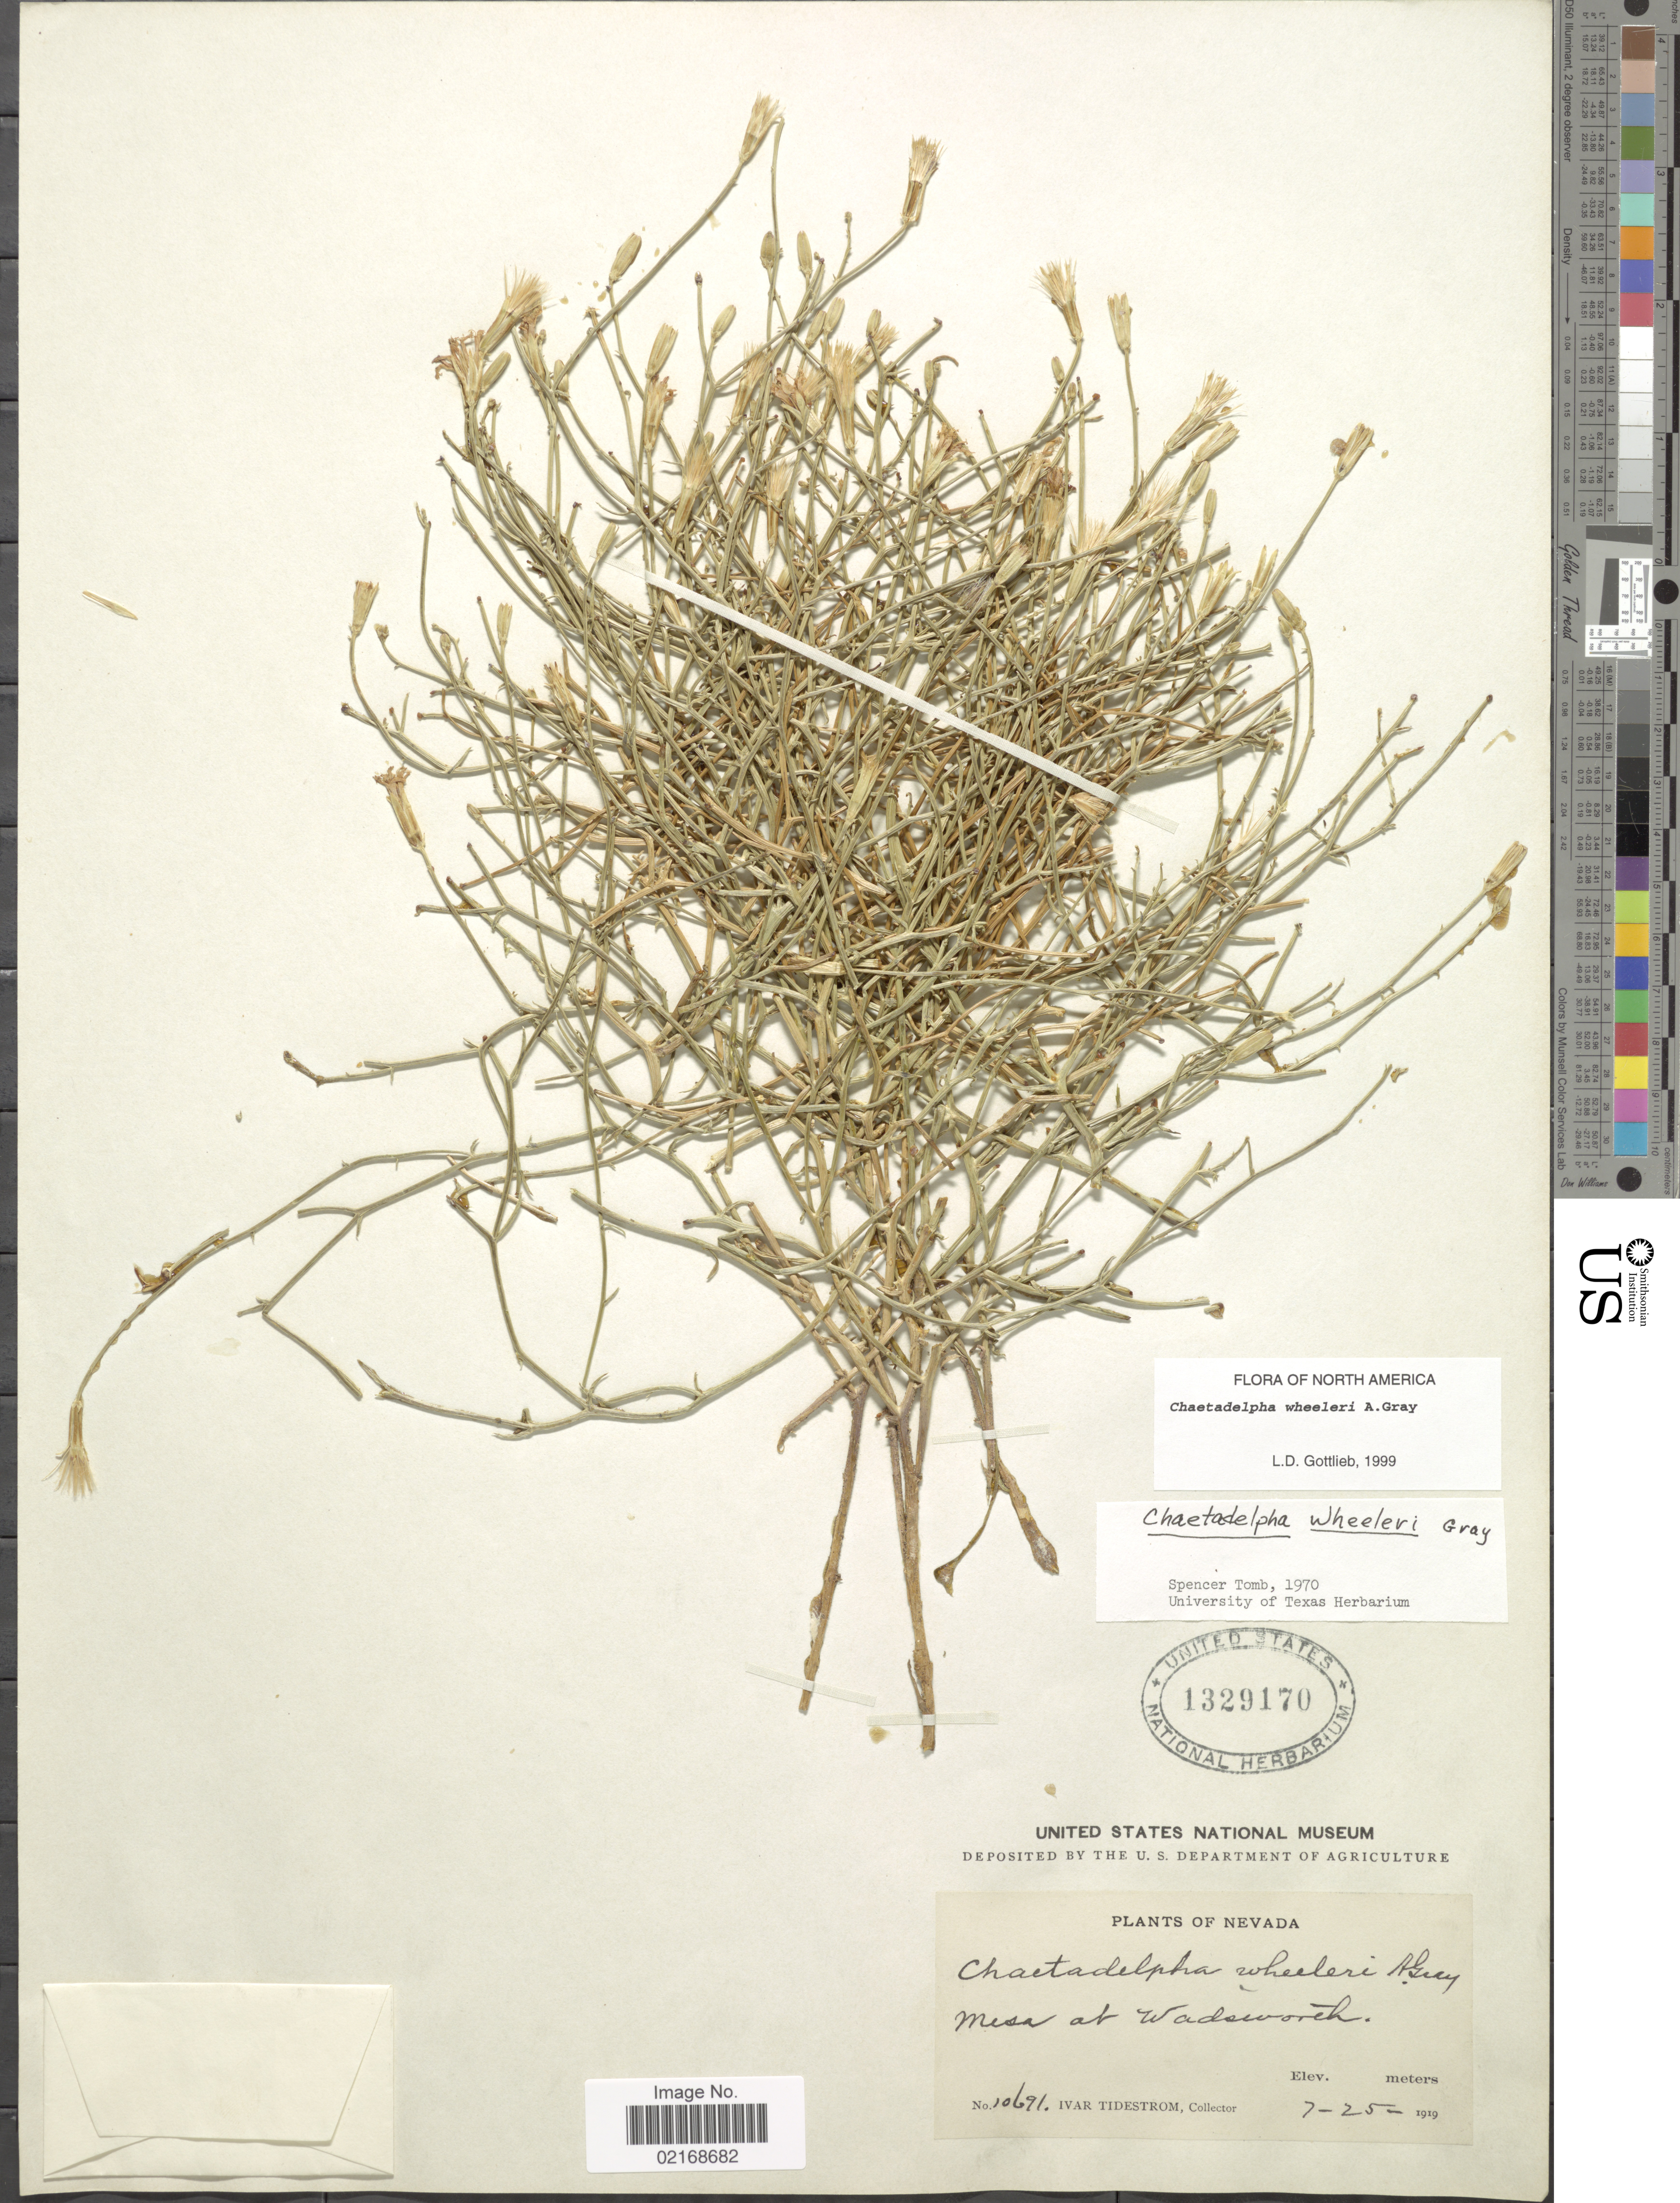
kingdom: Plantae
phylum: Tracheophyta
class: Magnoliopsida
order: Asterales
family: Asteraceae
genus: Chaetadelpha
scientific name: Chaetadelpha wheeleri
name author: A. Gray ex S. Watson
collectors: I. F. Tidestrom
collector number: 10691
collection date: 1919-07-25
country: United States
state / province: Nevada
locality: Mesa at Wadsworth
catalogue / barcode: US 1329170